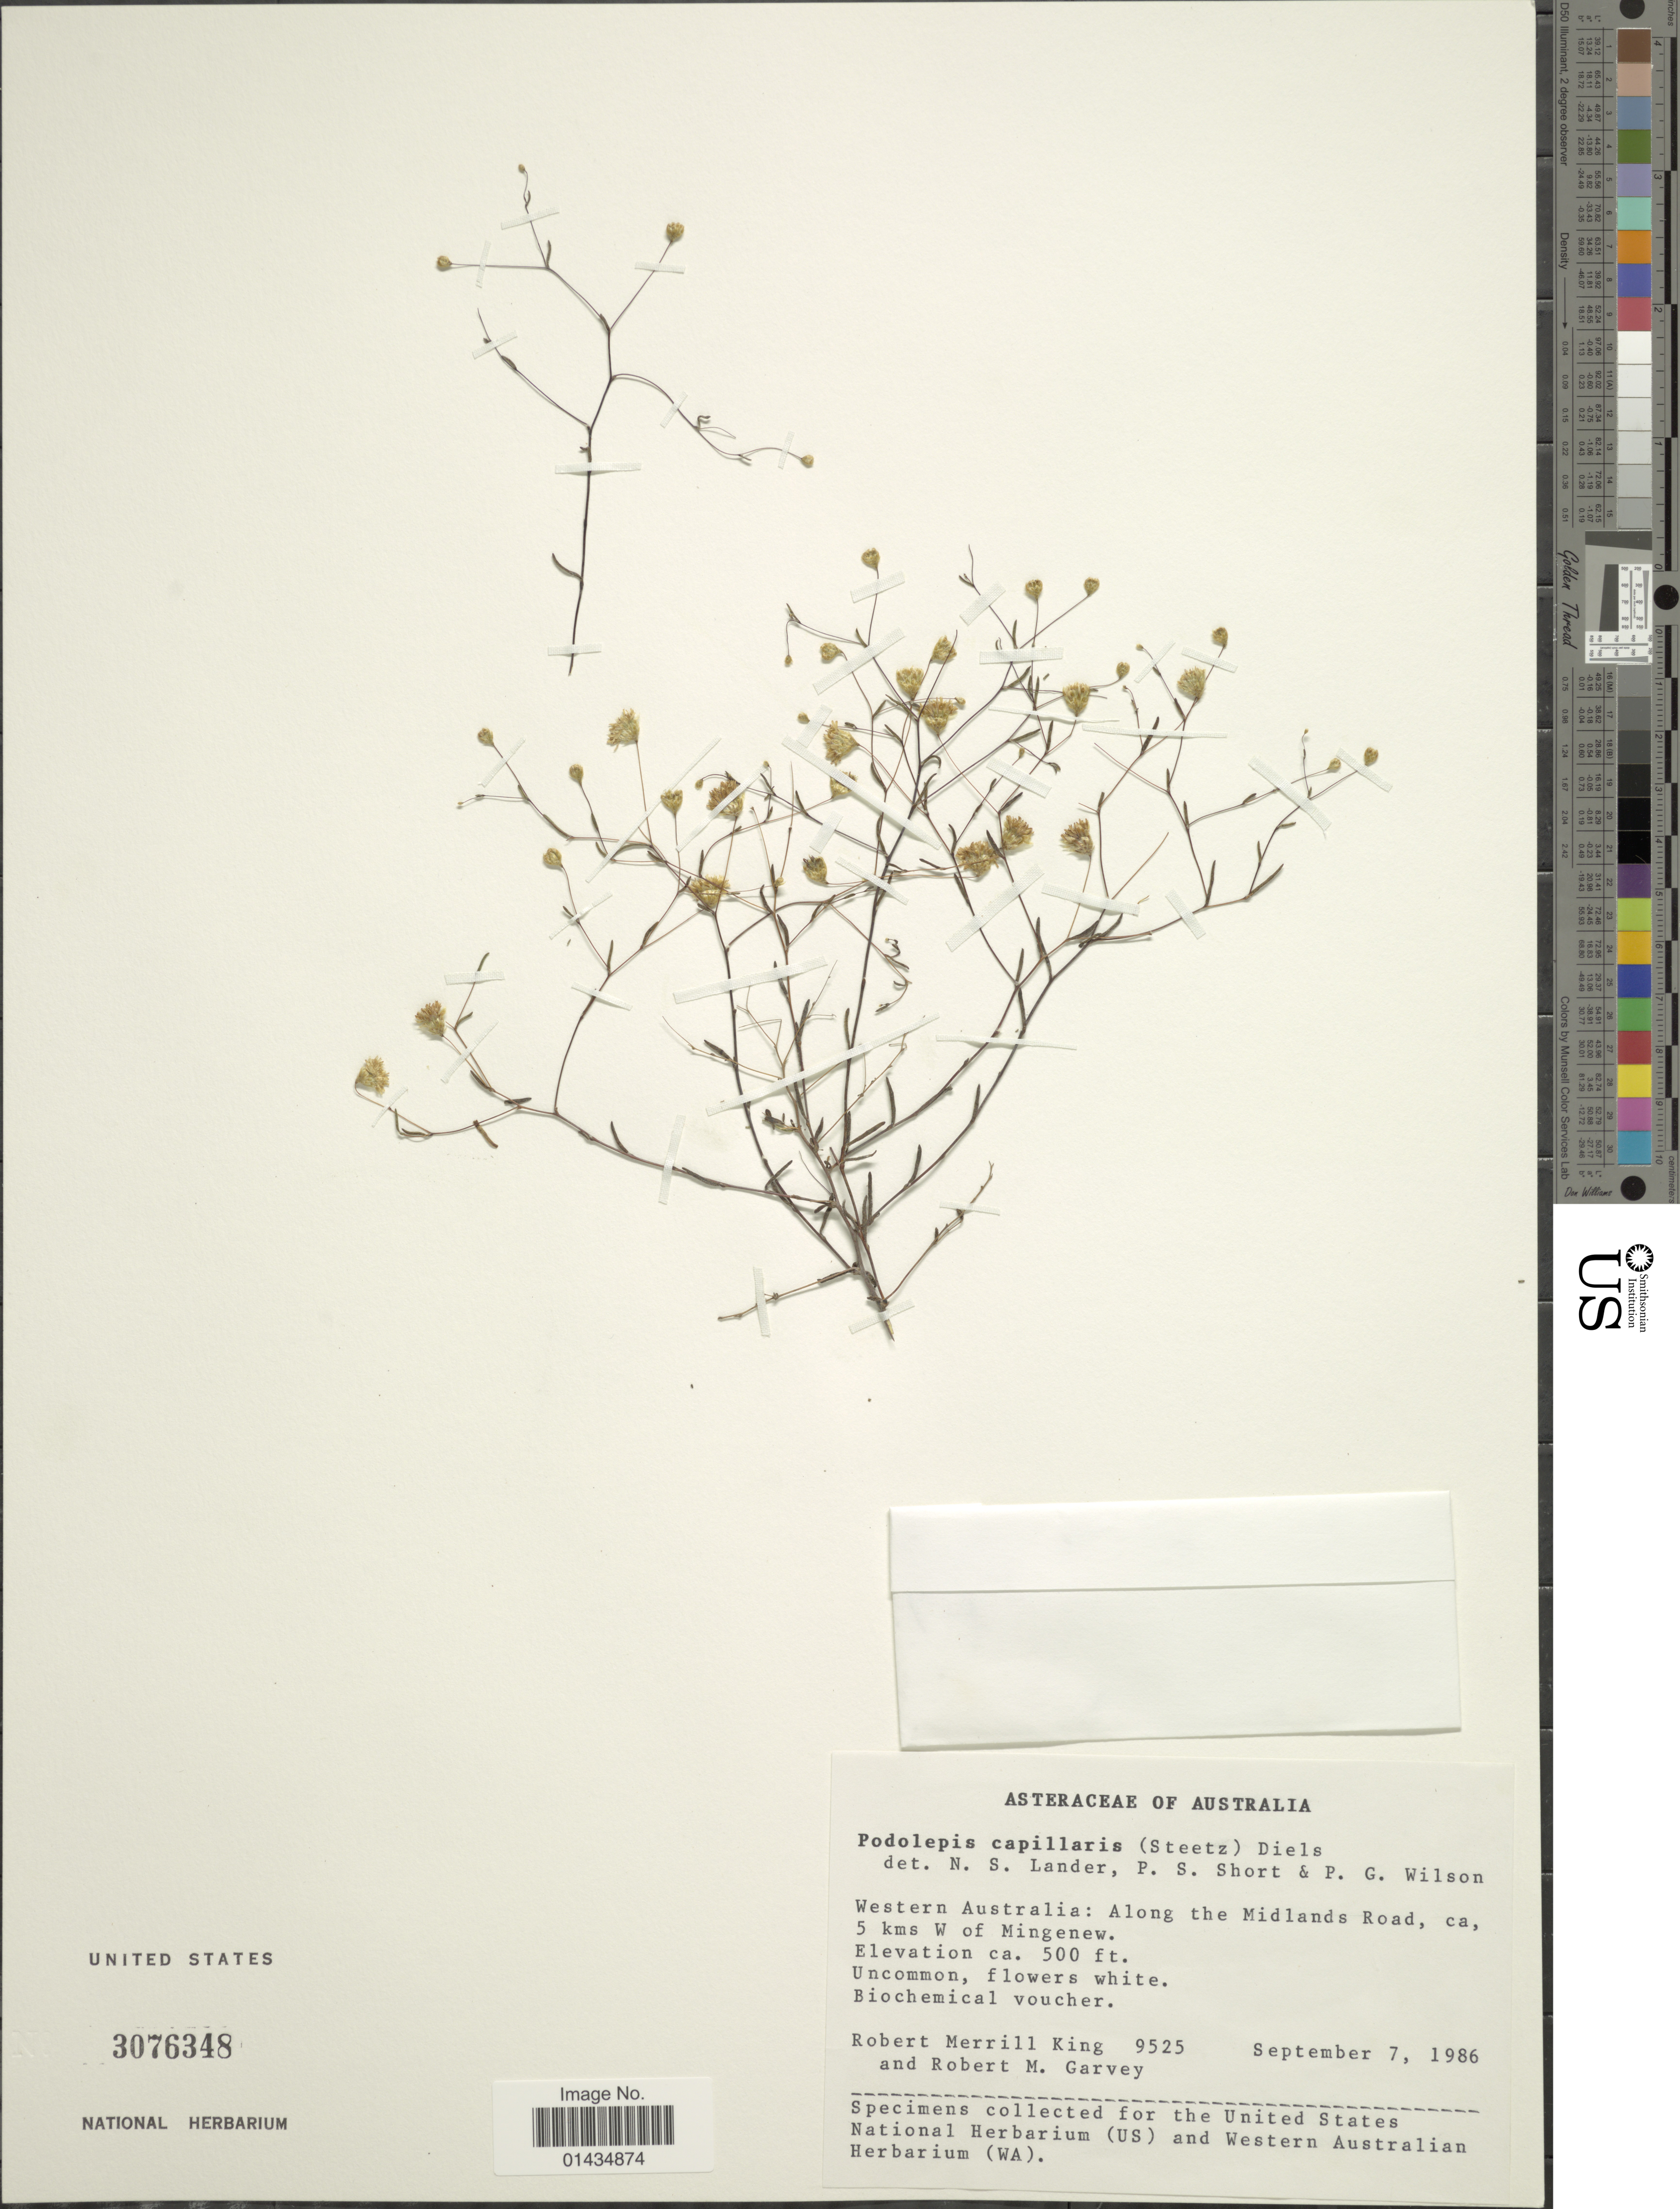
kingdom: Plantae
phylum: Tracheophyta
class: Magnoliopsida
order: Asterales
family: Asteraceae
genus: Podolepis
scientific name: Podolepis capillaris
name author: (Steetz) Diels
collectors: R. M. King & R. Garvey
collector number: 9525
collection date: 1986-09-07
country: Australia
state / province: Western Australia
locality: Along the Midlands Road., ca. 5 kms W of Mingenew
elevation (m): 152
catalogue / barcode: US 3076348